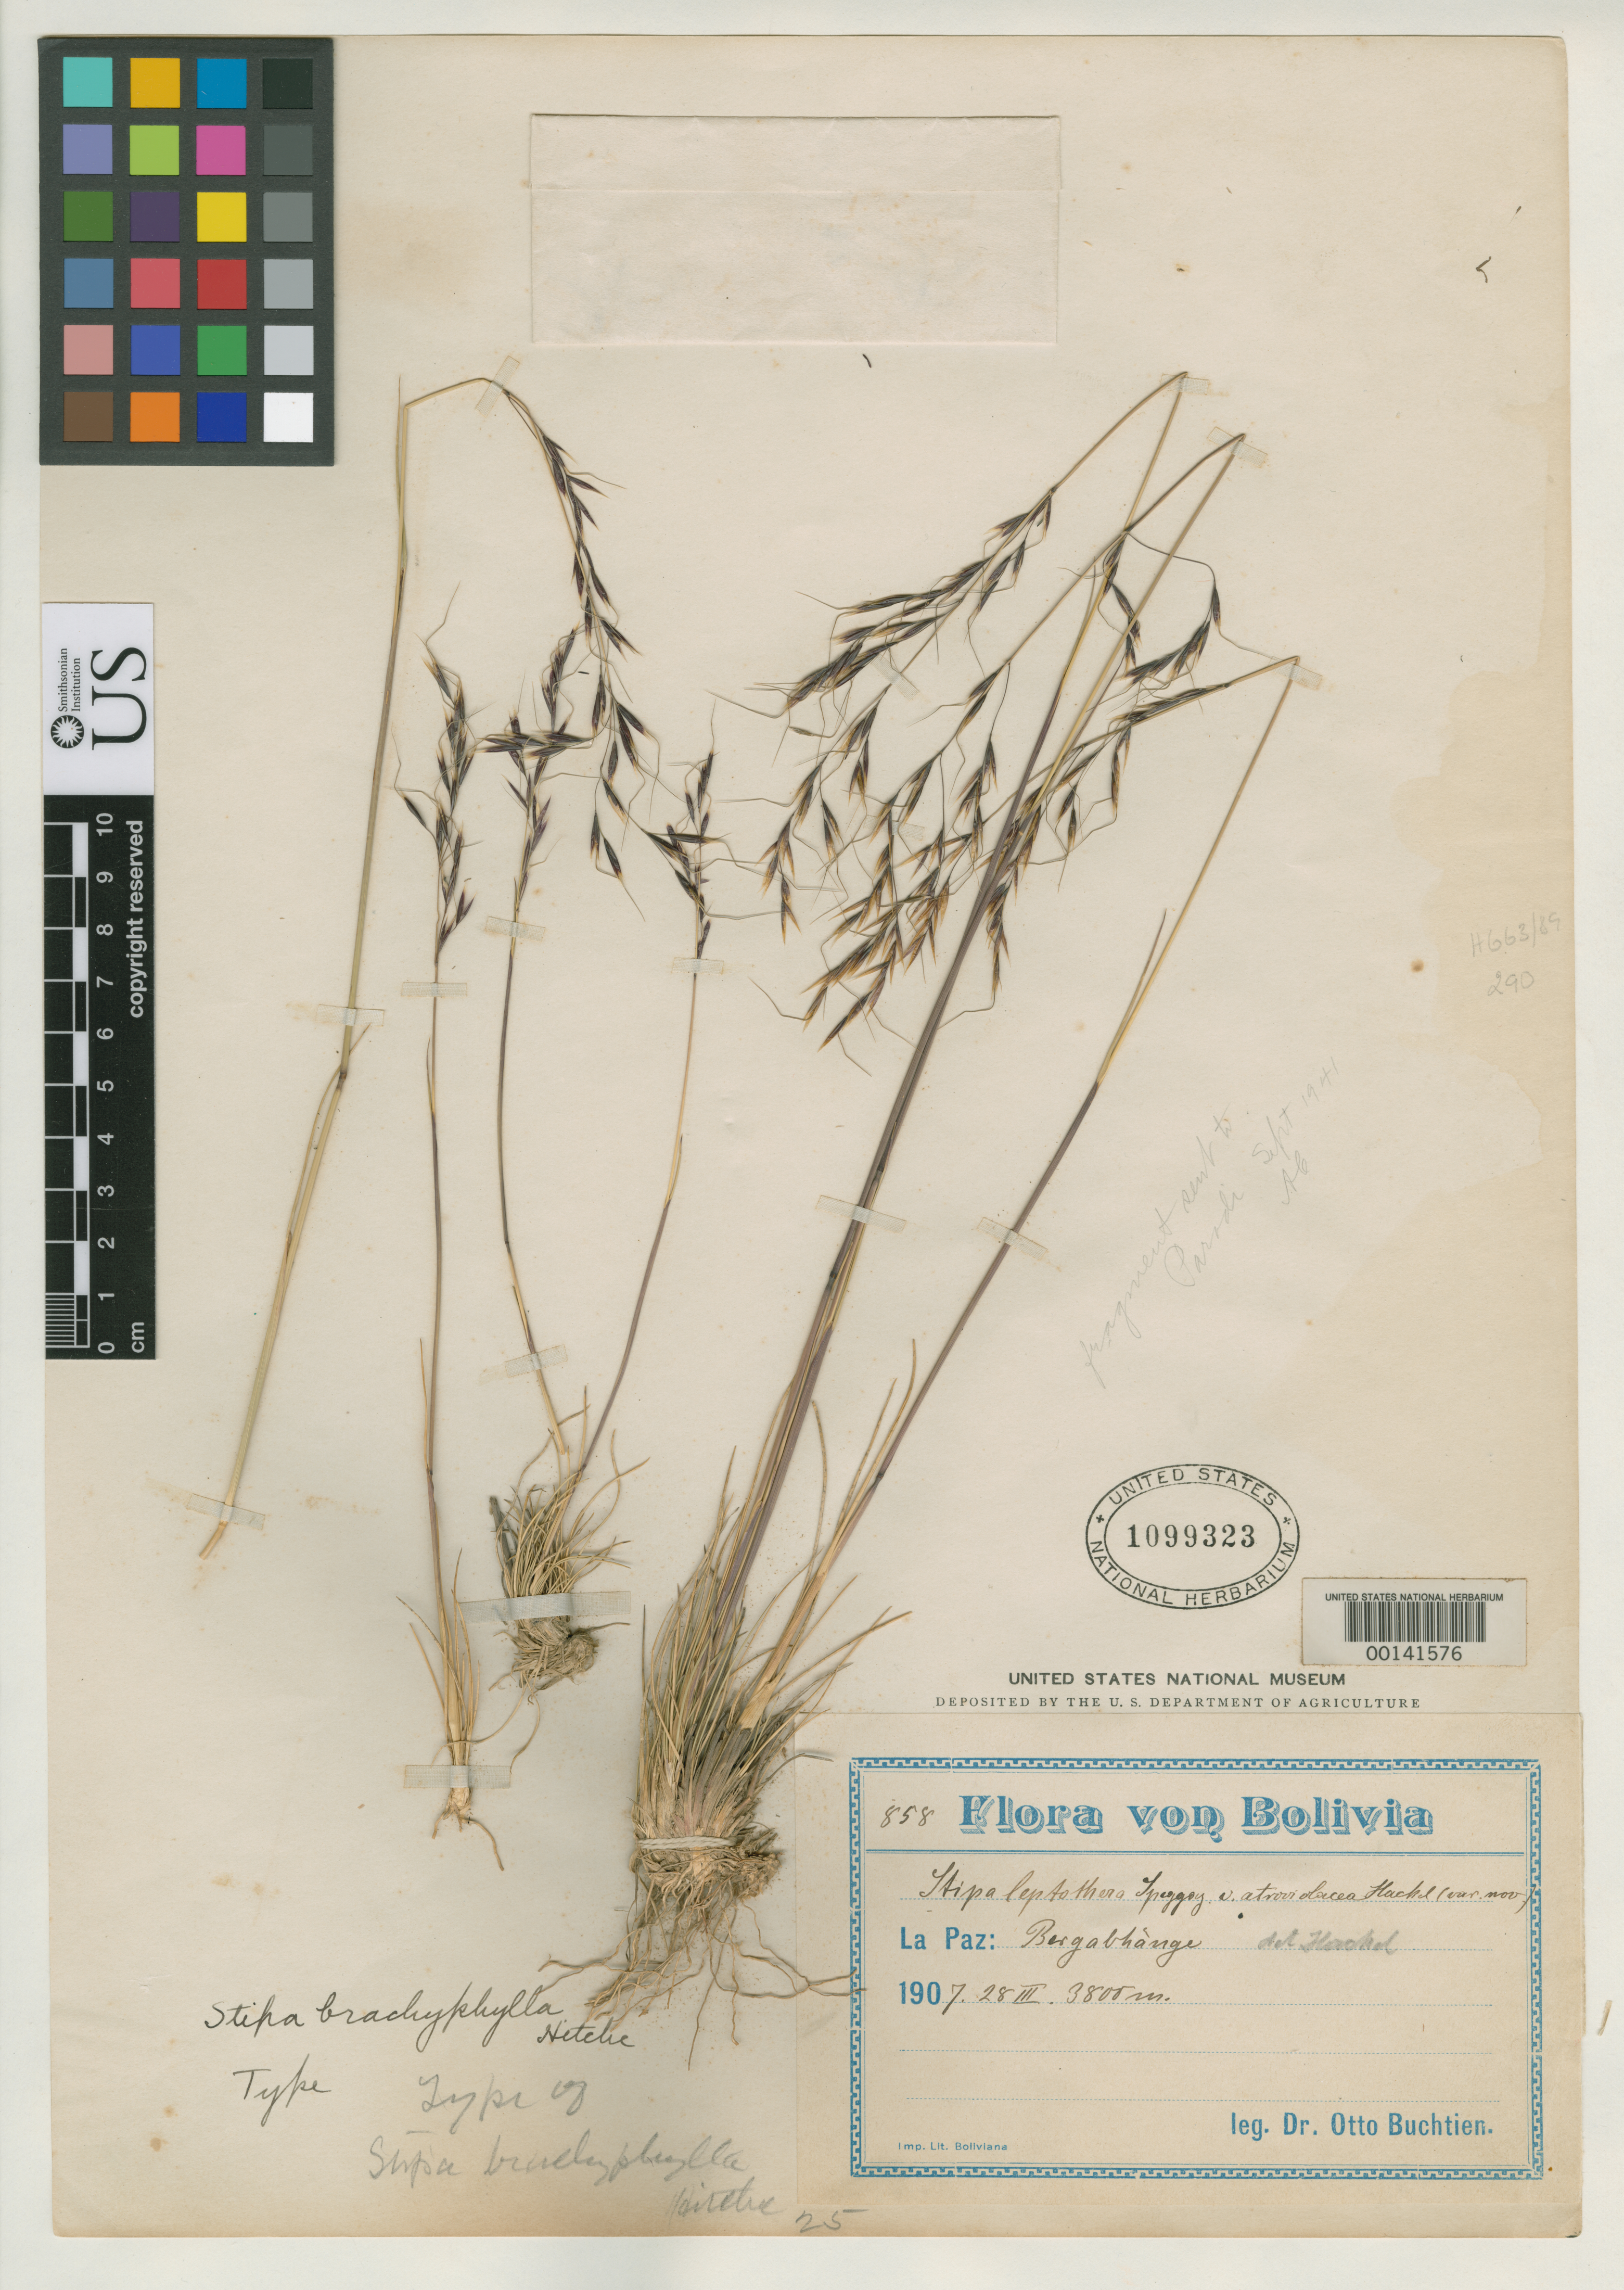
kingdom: Plantae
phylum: Tracheophyta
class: Liliopsida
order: Poales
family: Poaceae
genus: Stipa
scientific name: Stipa brachyphylla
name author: Hitchc.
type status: Holotype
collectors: O. Buchtien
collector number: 858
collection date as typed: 28 Mar 1907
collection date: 1907-03-28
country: Bolivia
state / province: La Paz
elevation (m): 3800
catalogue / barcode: US 1099323